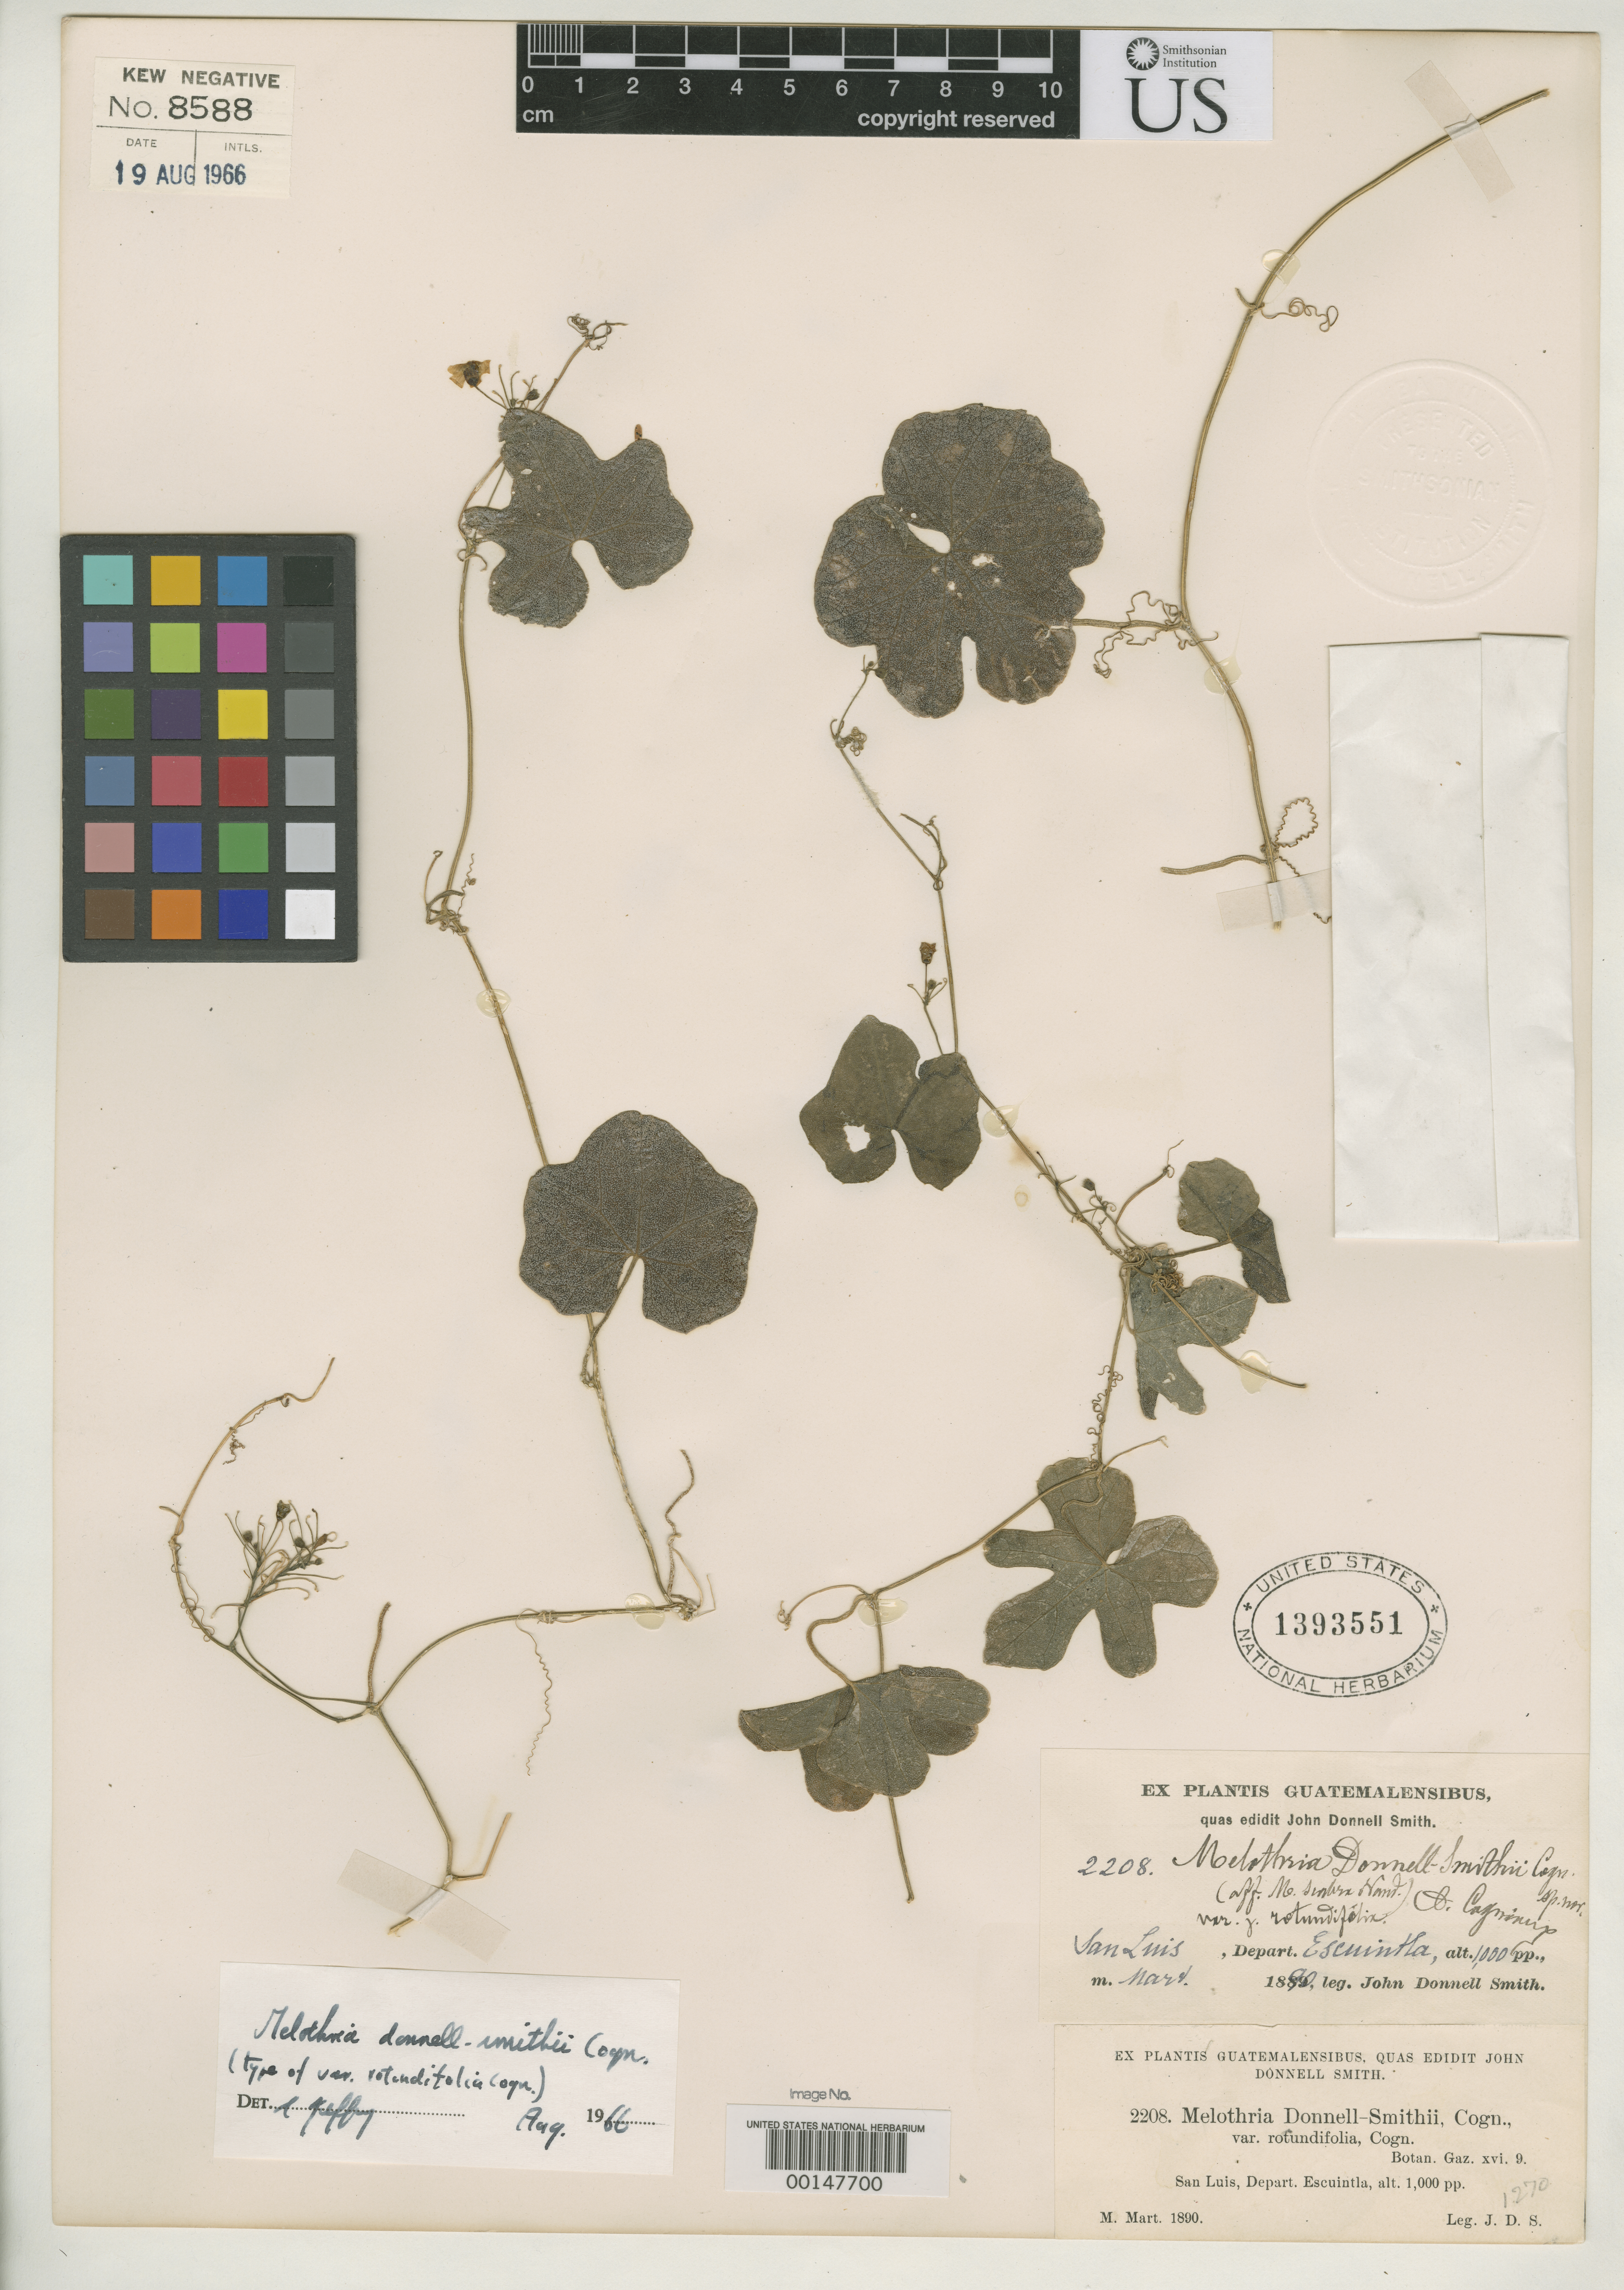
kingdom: Plantae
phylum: Tracheophyta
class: Magnoliopsida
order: Cucurbitales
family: Cucurbitaceae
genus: Melothria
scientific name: Melothria donnell-smithii var. rotundifolia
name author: Cogn. in Donn. Sm.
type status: Type Collection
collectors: J. Donnell Smith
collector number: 2208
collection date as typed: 1890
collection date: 1890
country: Guatemala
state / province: Escuintla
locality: San Luis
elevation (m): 305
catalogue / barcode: US 1393551